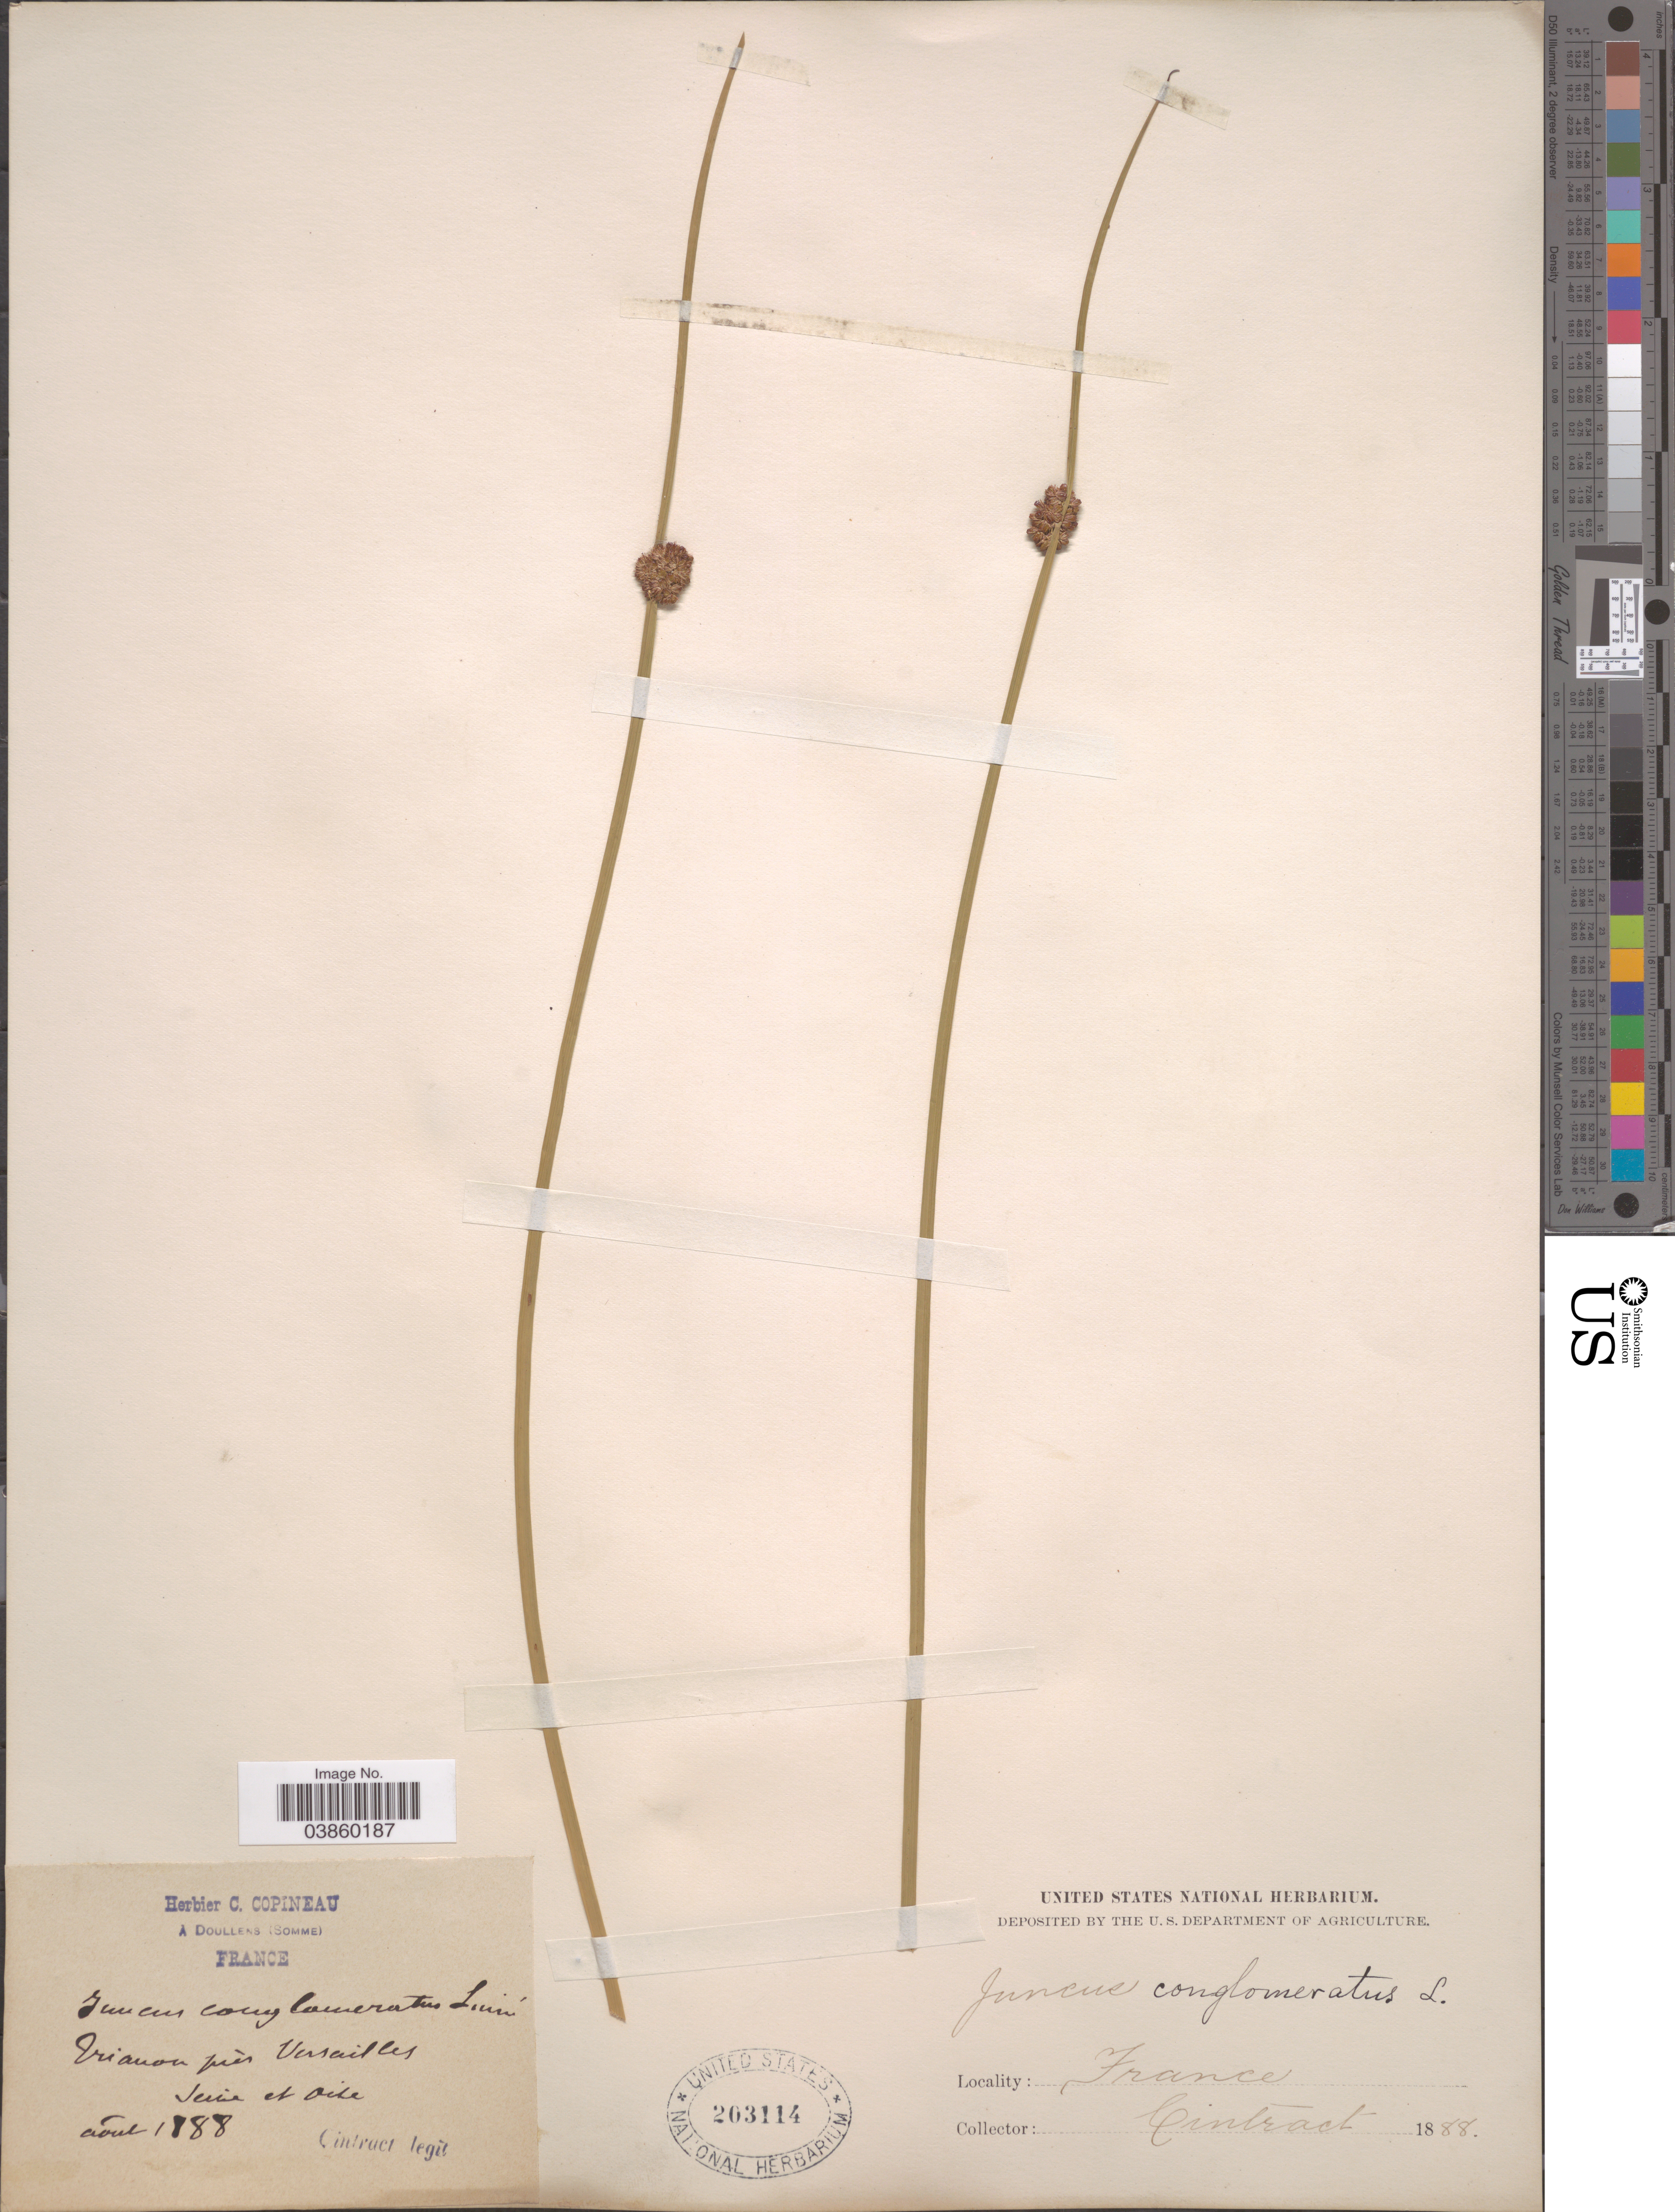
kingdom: Plantae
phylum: Tracheophyta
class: Liliopsida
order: Poales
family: Juncaceae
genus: Juncus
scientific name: Juncus conglomeratus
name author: L.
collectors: Cintract, --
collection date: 1888-08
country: France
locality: Trianon près Versailles. Seine et Oise.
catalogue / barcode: US 203114